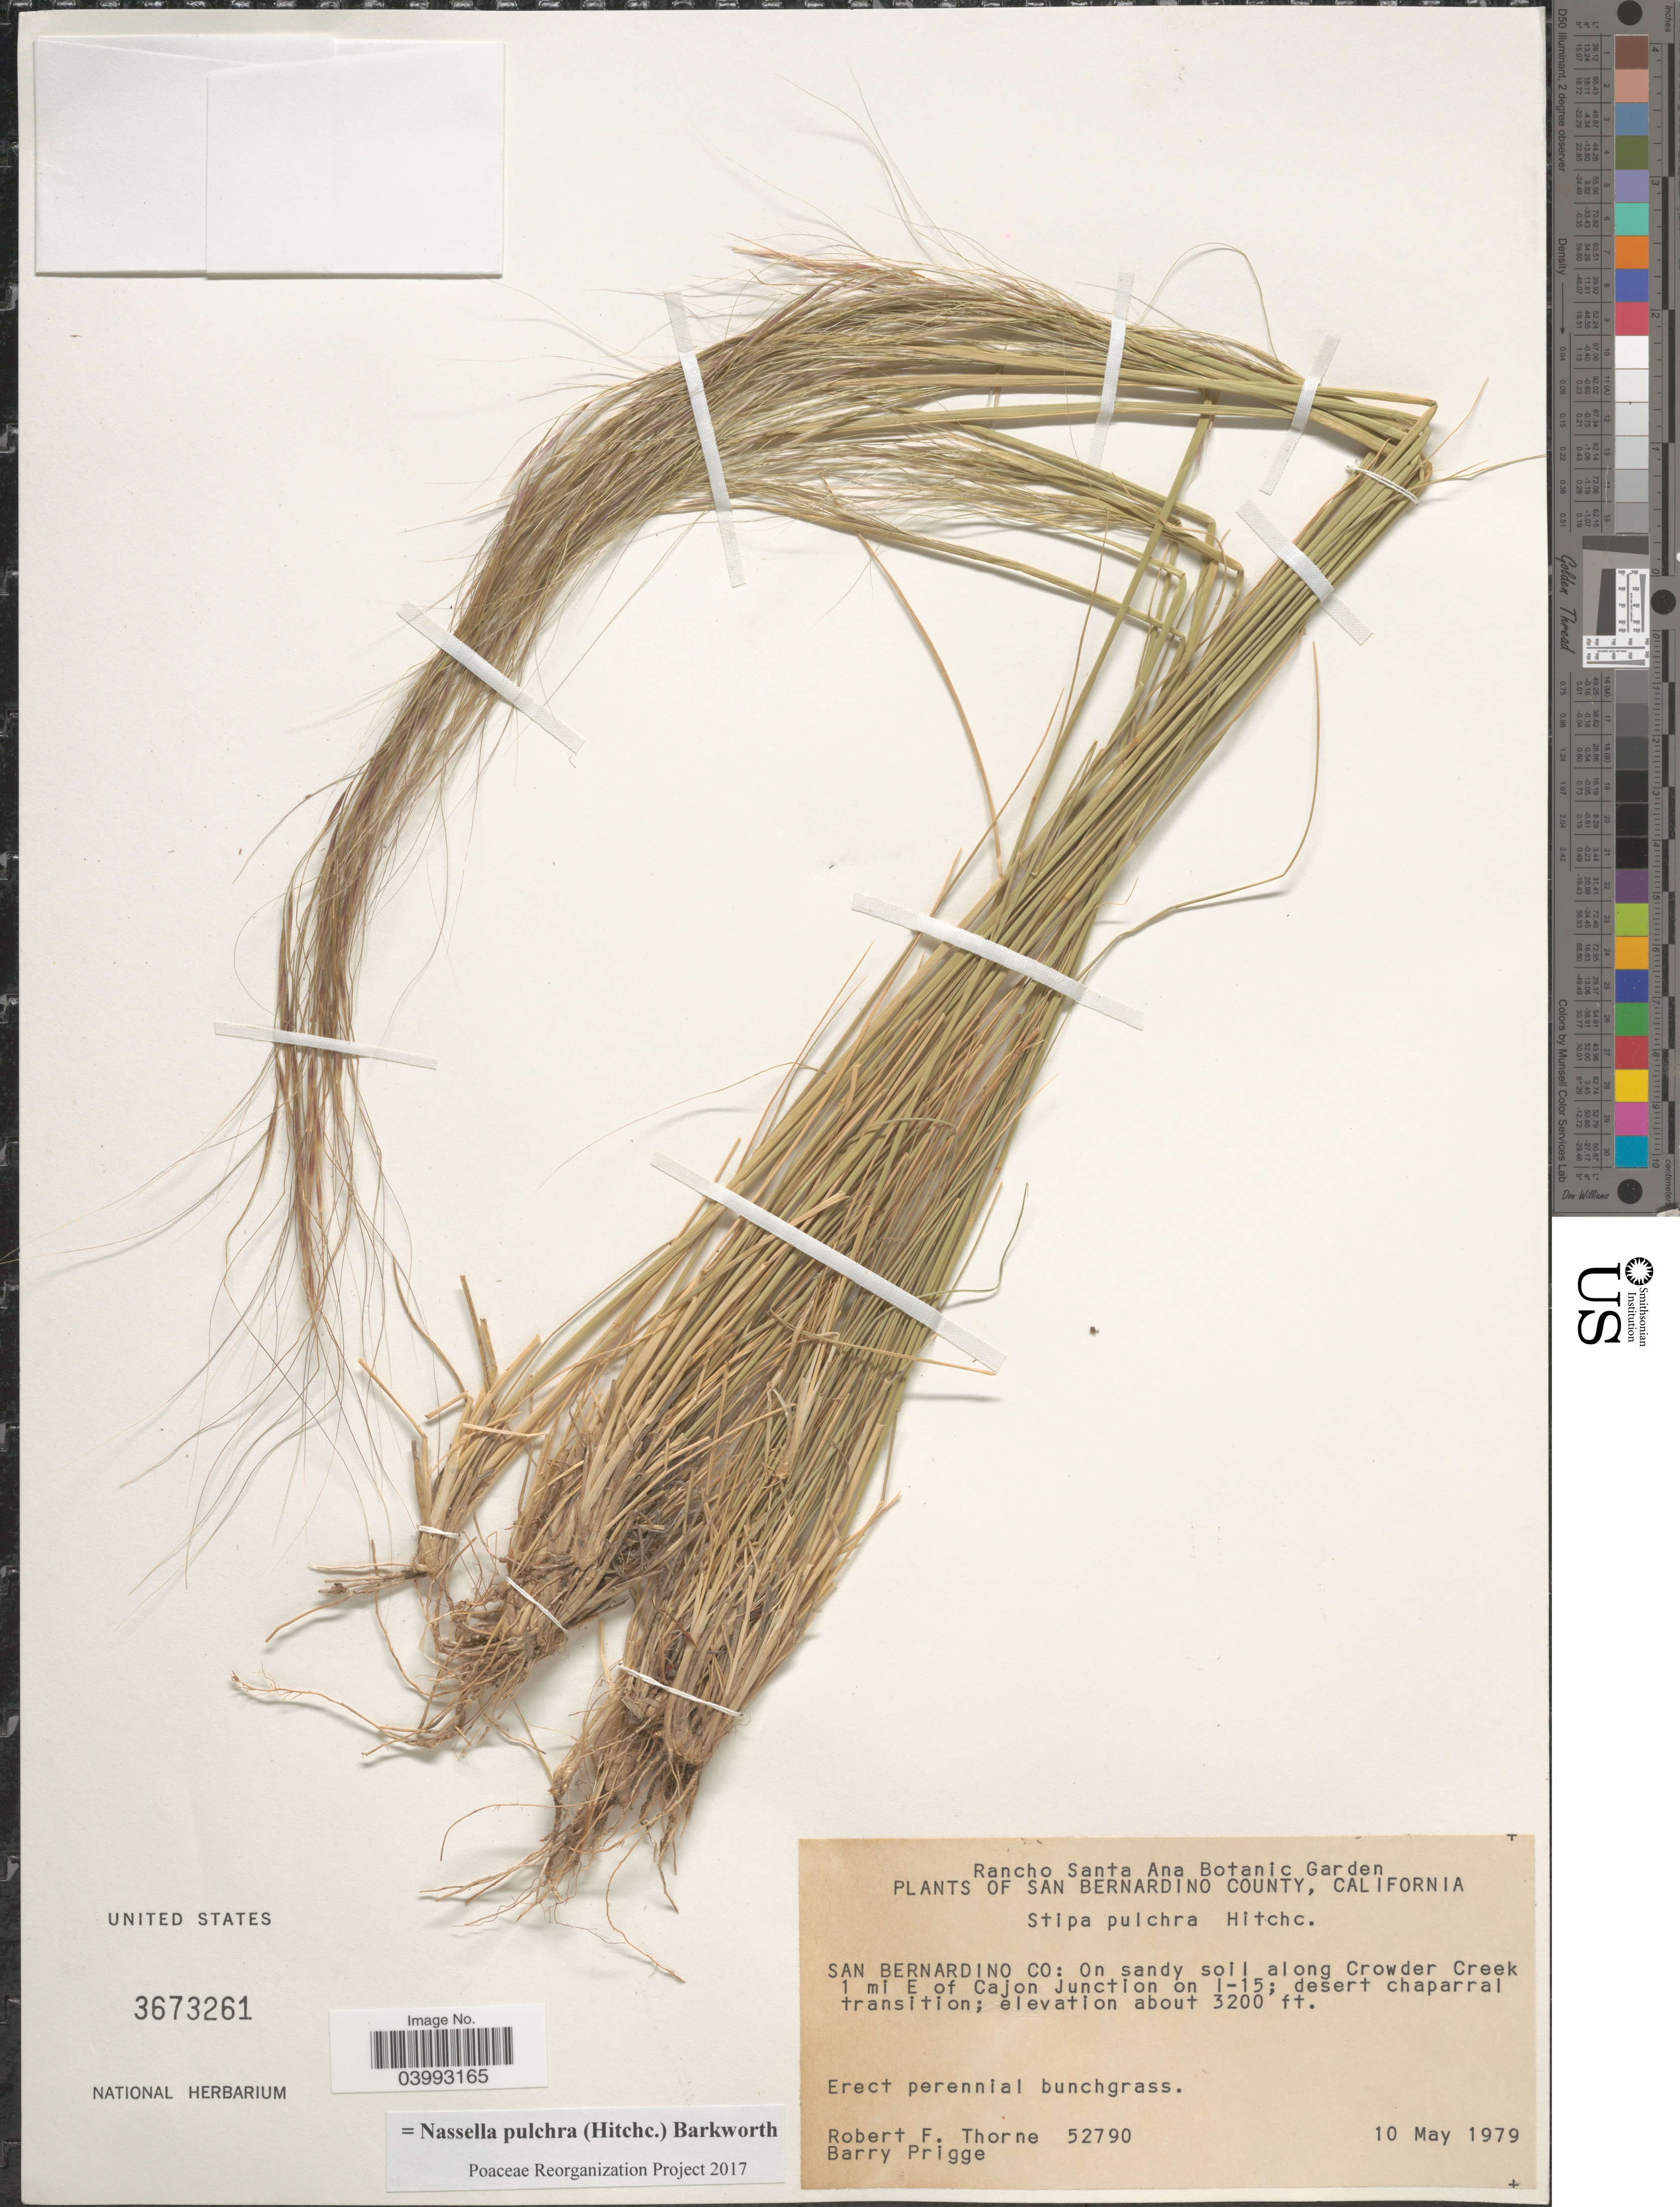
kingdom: Plantae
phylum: Tracheophyta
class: Liliopsida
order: Poales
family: Poaceae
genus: Nassella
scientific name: Nassella pulchra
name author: (Hitchc.) Barkworth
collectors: R. F. Thorne & B. Prigge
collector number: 52790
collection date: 1979-05-10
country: United States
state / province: California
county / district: San Bernardino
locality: San Bernardino County. San Bernardino Co: On sandy soil along Crowder Creek 1 mi E of Cajon Junction on 1-15; desert chaparral transition.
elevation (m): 975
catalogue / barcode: US 3673261